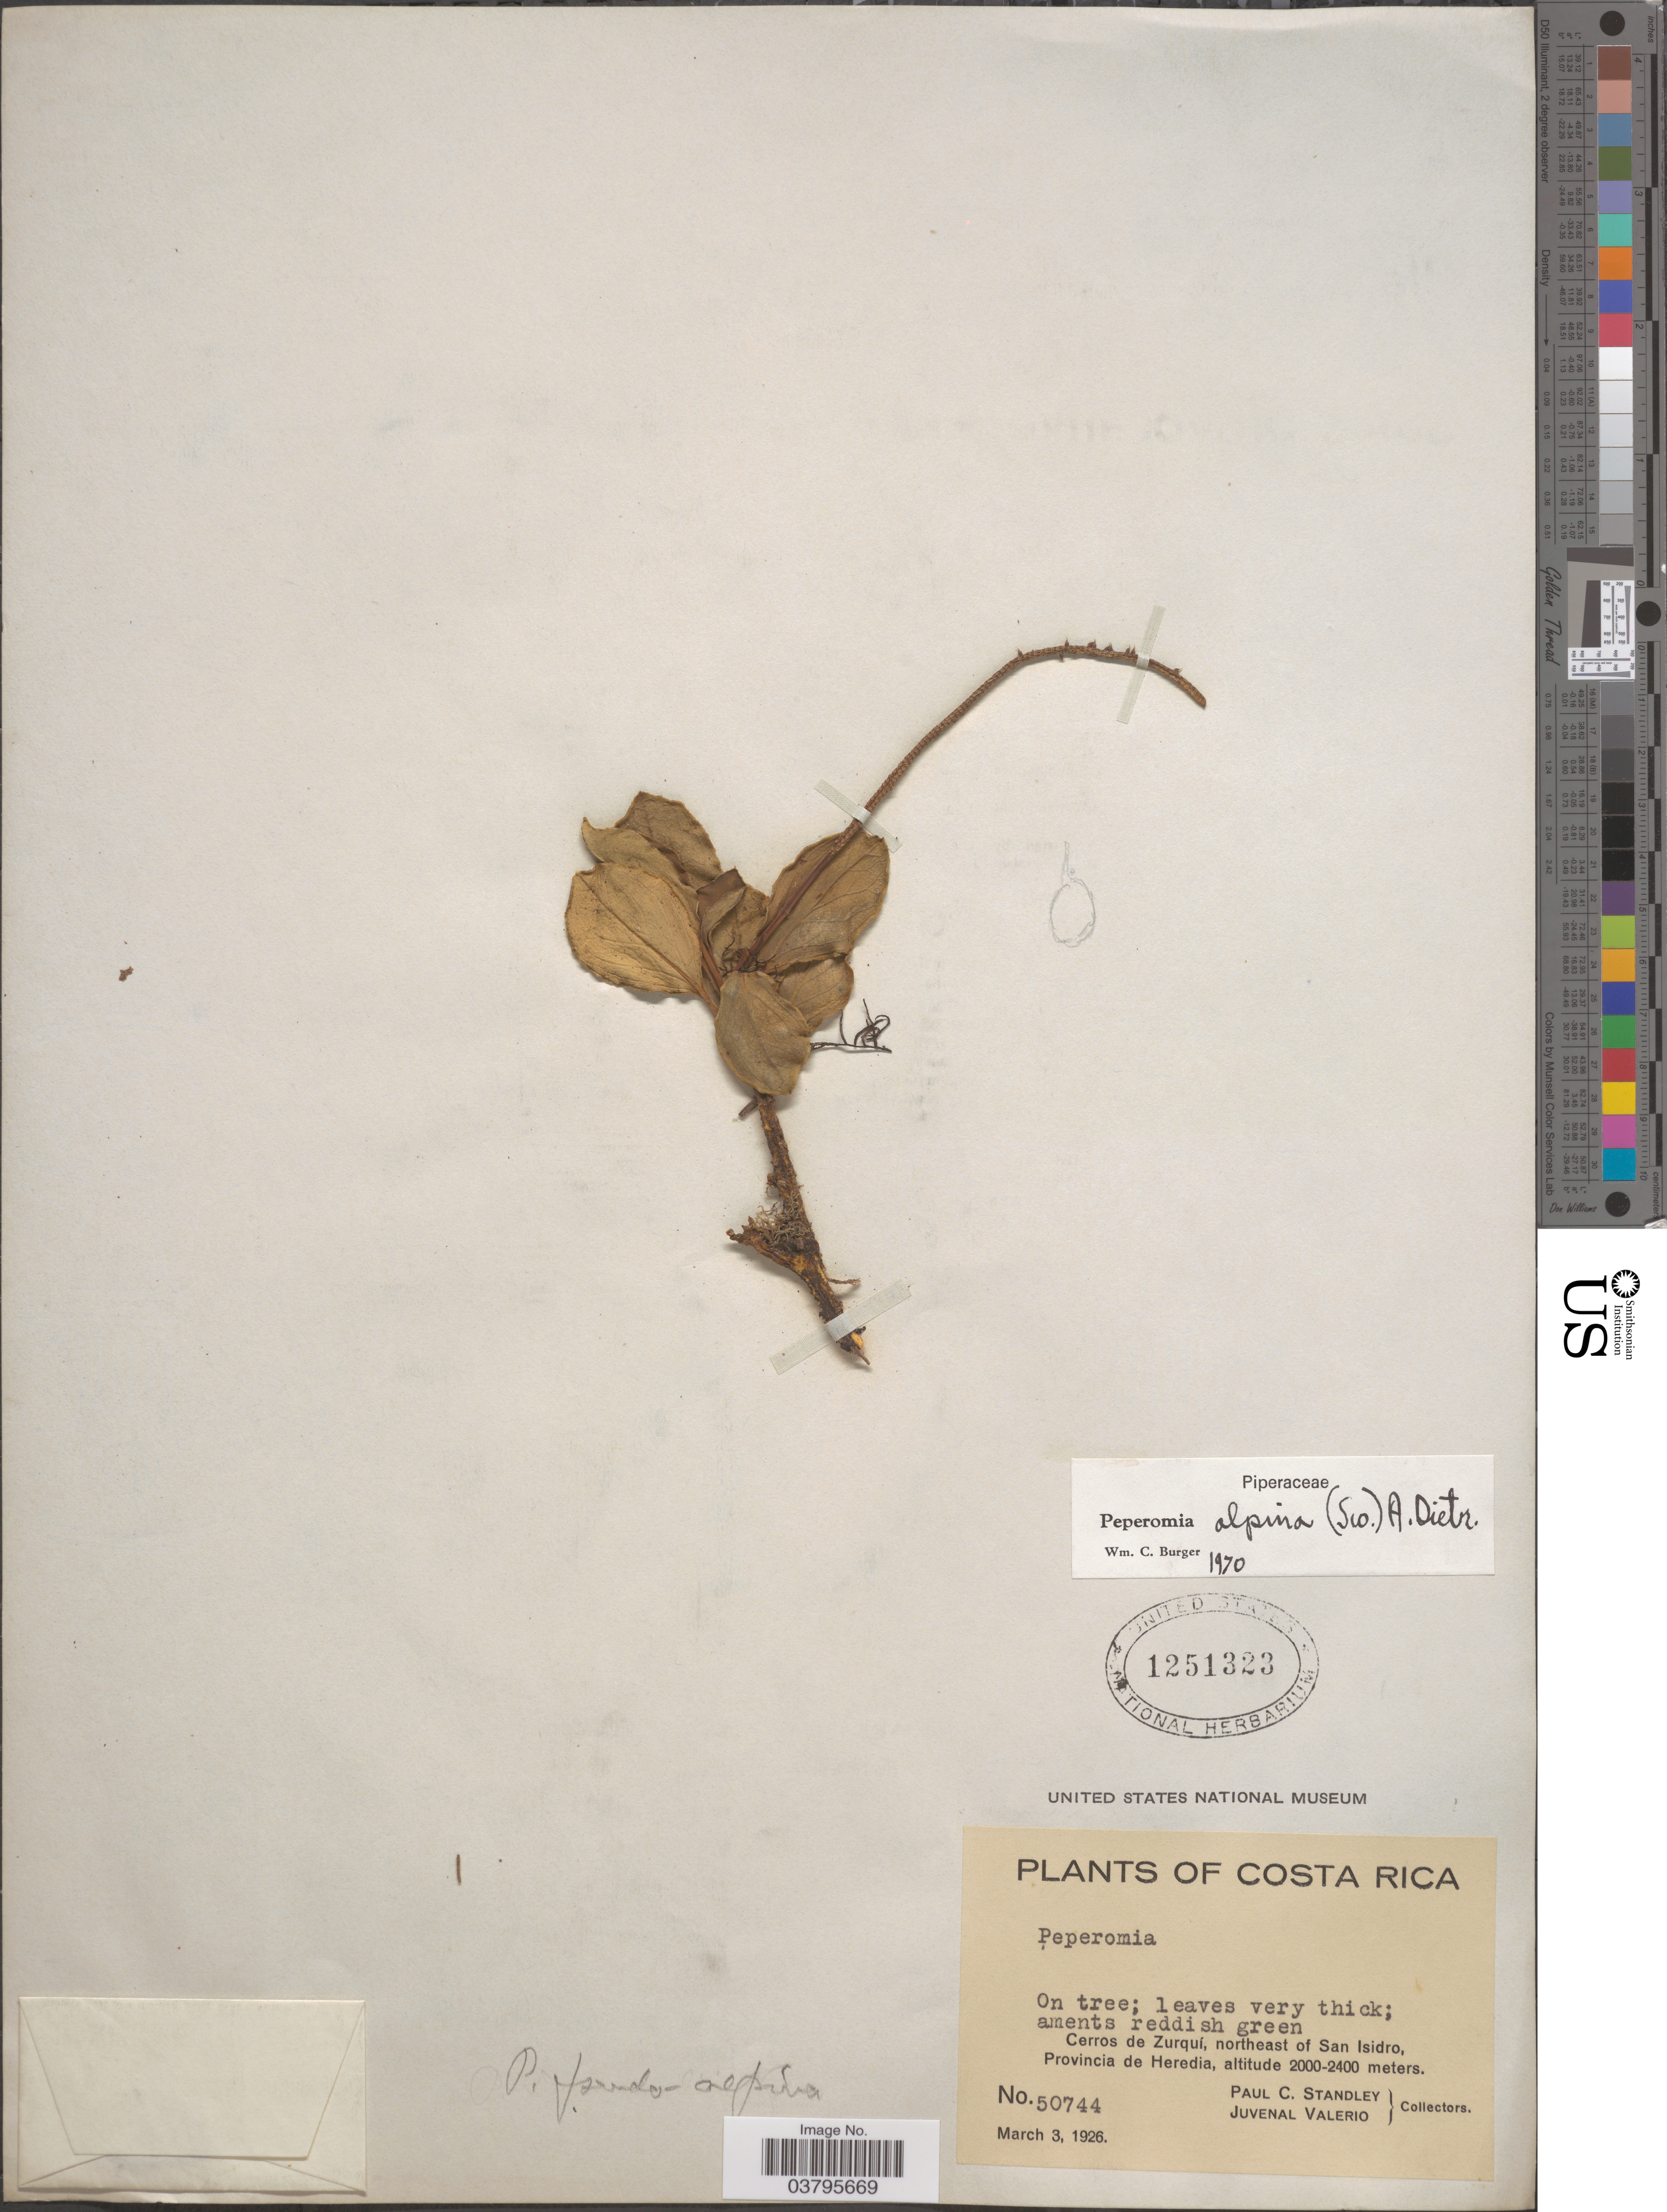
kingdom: Plantae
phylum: Tracheophyta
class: Magnoliopsida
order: Piperales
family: Piperaceae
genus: Peperomia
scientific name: Peperomia alpina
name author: (Sw.) A. Dietr.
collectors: P. C. Standley & J. Valerio R.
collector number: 50744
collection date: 1926-03-03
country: Costa Rica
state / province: Heredia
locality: Cerros de Zurquí, northeast of San Isidro.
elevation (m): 2000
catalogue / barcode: US 1251323